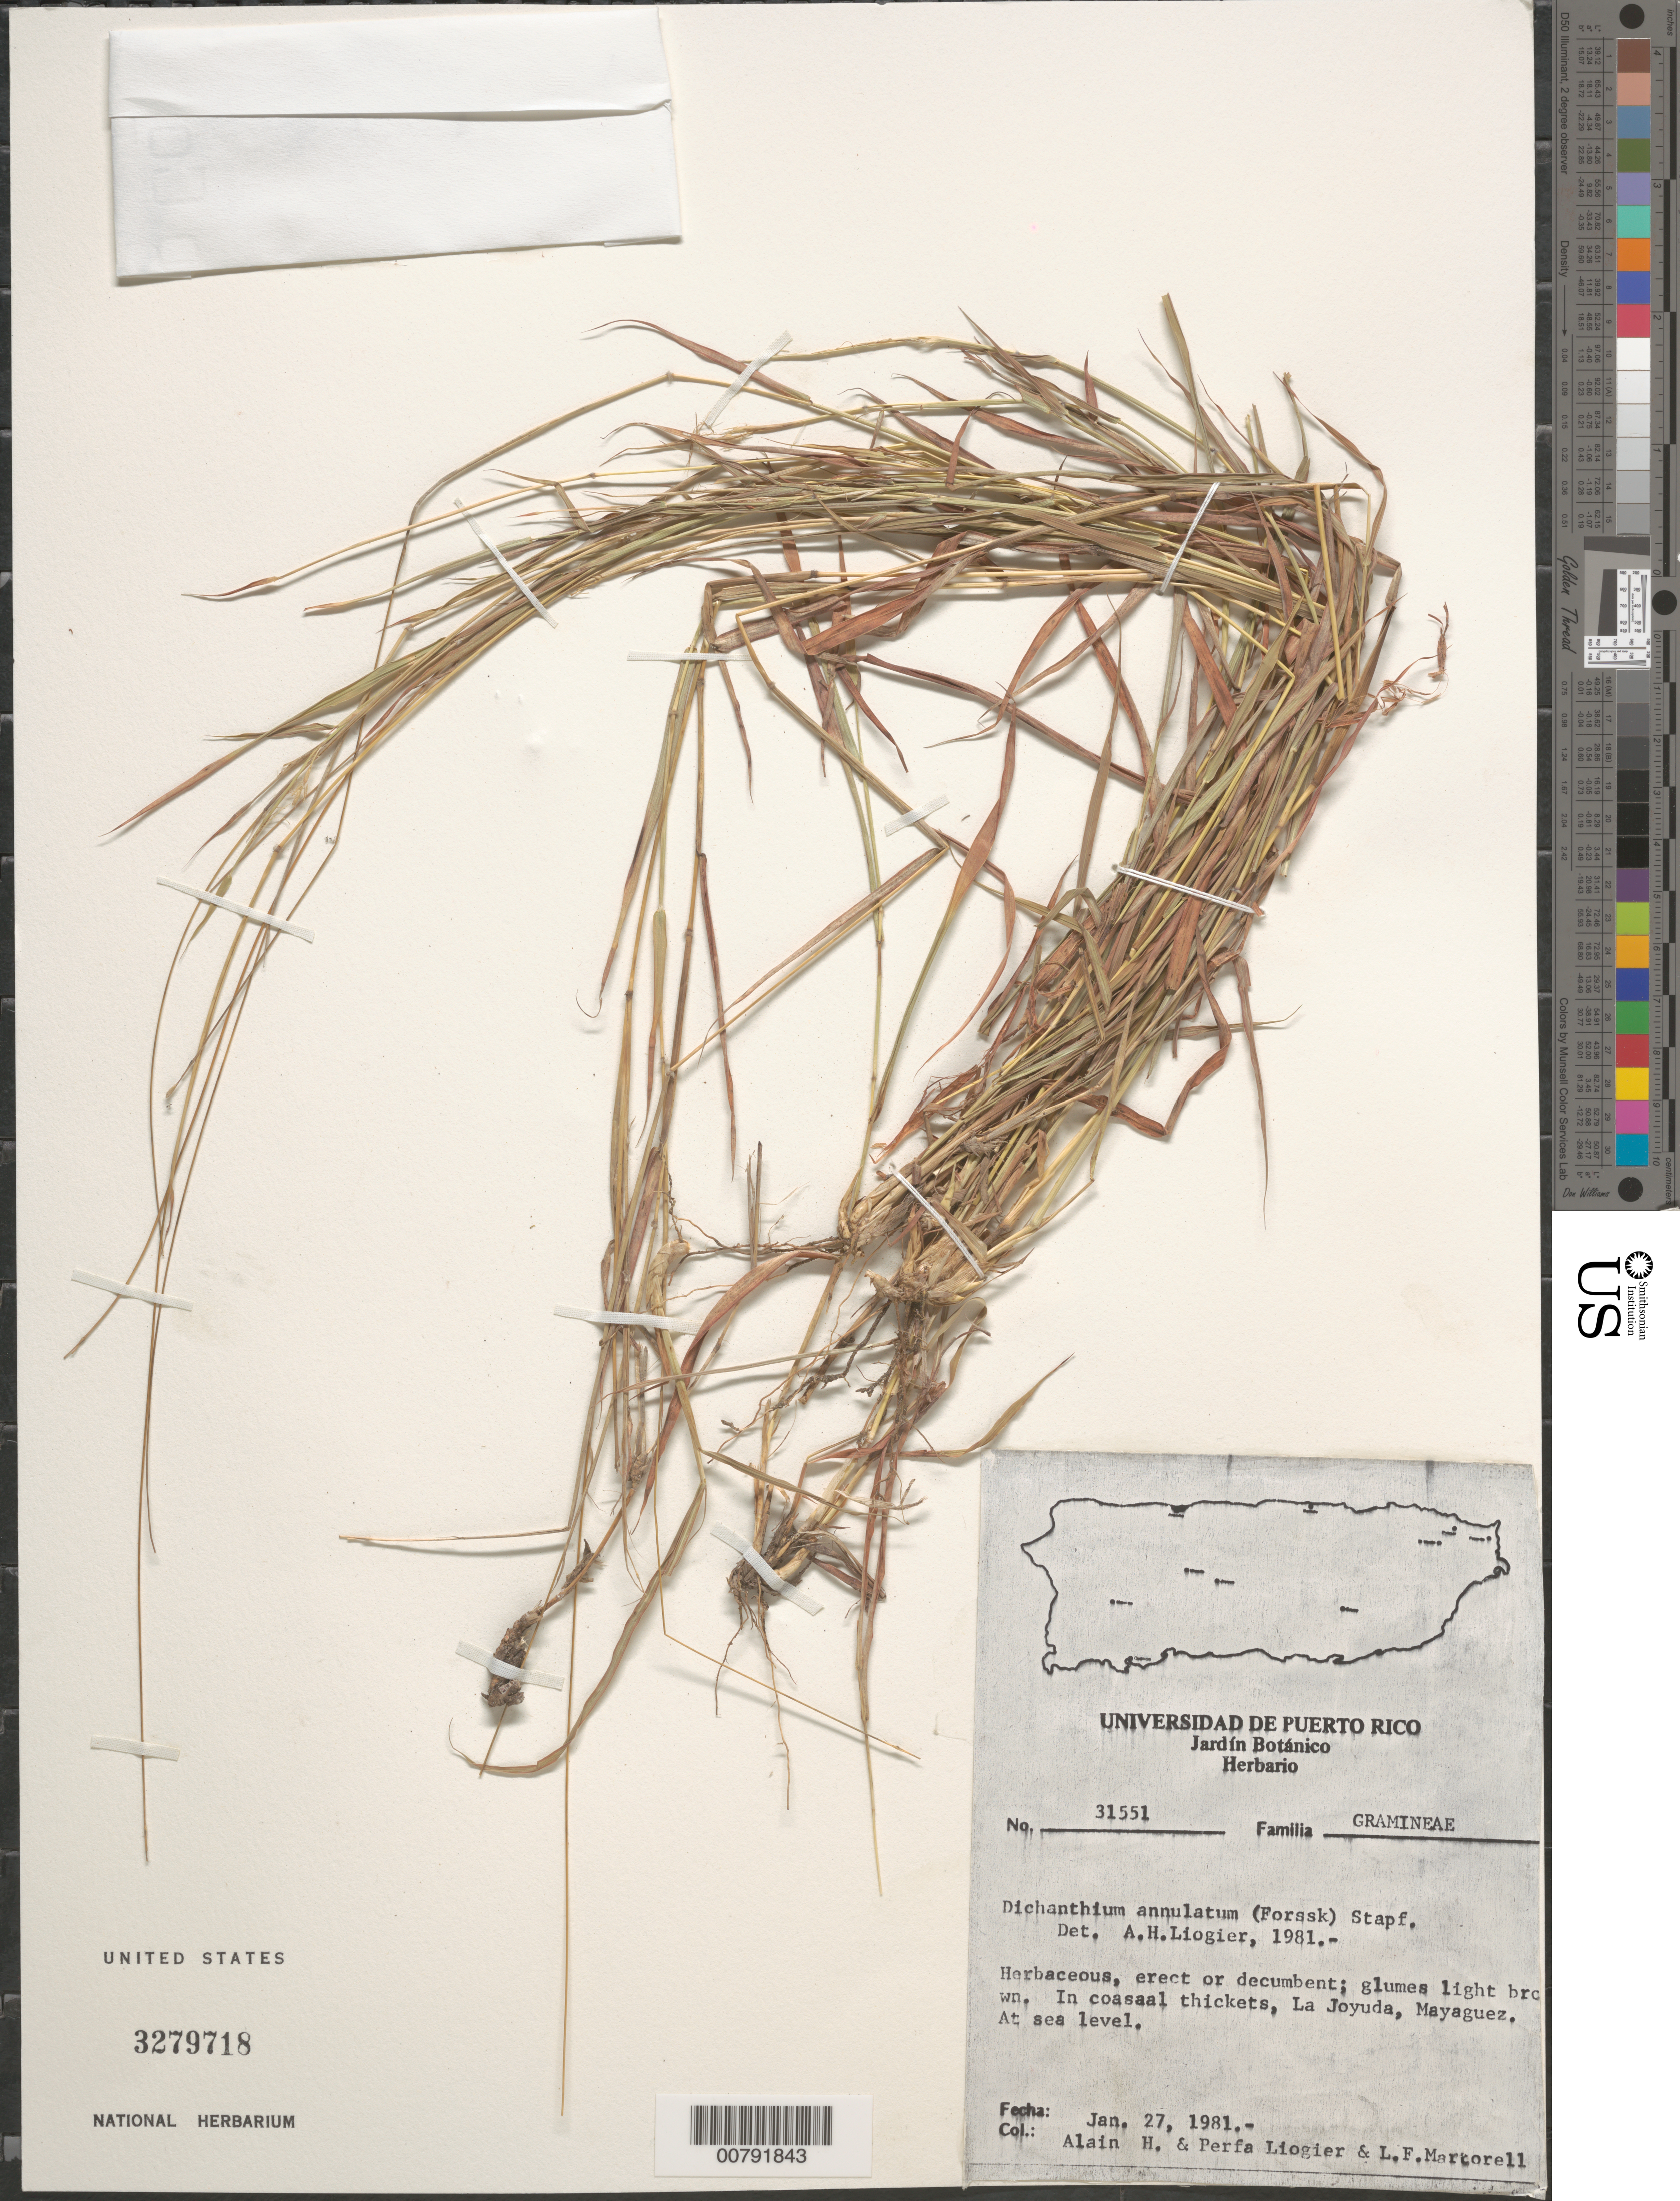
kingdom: Plantae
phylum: Tracheophyta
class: Liliopsida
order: Poales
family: Poaceae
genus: Dichanthium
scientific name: Dichanthium annulatum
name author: (Forssk.) Stapf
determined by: Liogier, Alain H.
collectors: A. H. Liogier, M. P. Liogier & L. Martorell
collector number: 31551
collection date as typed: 27 Jan 1981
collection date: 1981-01-27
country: Puerto Rico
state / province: Mayagüez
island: Puerto Rico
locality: Mayaguez, La Joyuda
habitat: In coastal thickets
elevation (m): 0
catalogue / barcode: US 3279718